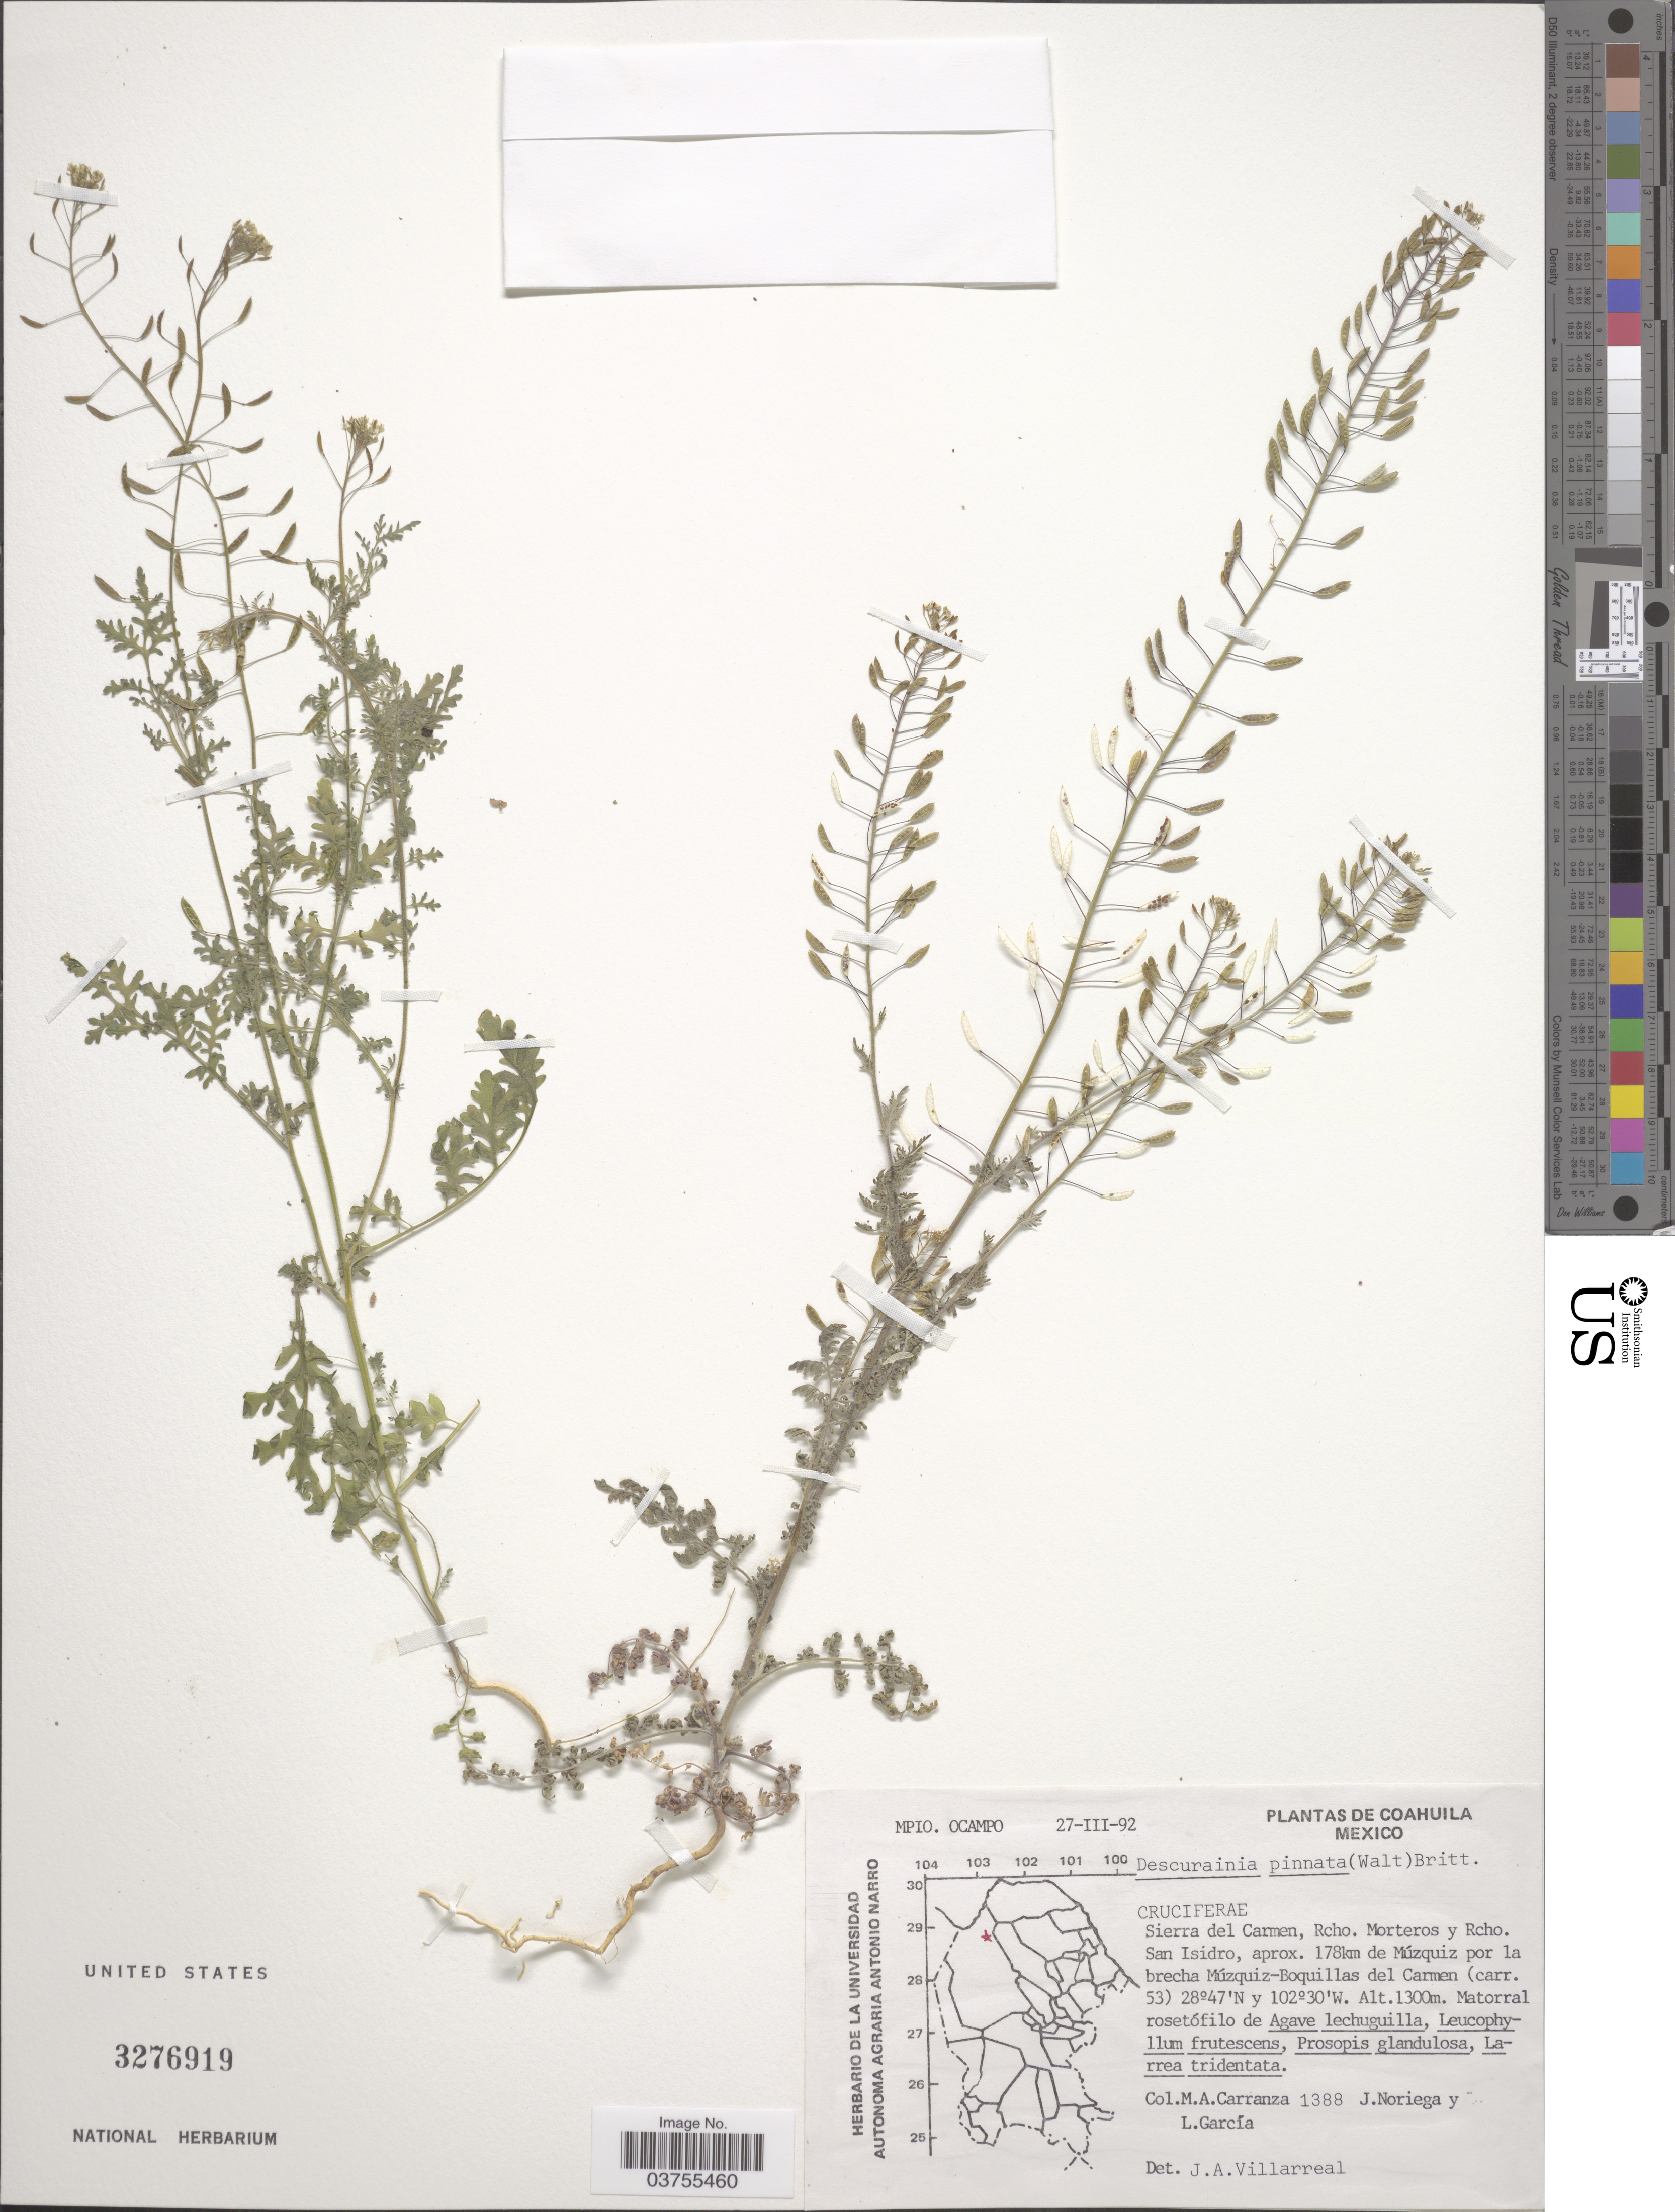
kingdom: Plantae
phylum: Tracheophyta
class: Magnoliopsida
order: Brassicales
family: Brassicaceae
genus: Descurainia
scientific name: Descurainia pinnata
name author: (Walter) Britton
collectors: M. Carranza, J. Noriega & L. Garcia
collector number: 1388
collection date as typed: Transcribed d/m/y: 27/3/92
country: Mexico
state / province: Coahuila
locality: Mpio. Ocampo. Sierra del Carmen, Rcho. Morteros y rcho. San Isidro, aprox. 178km de Múzquiz por la brecha Múzquiz-Boquillas del Carmen ( carr. 53).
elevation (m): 1300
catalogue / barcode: US 3276919